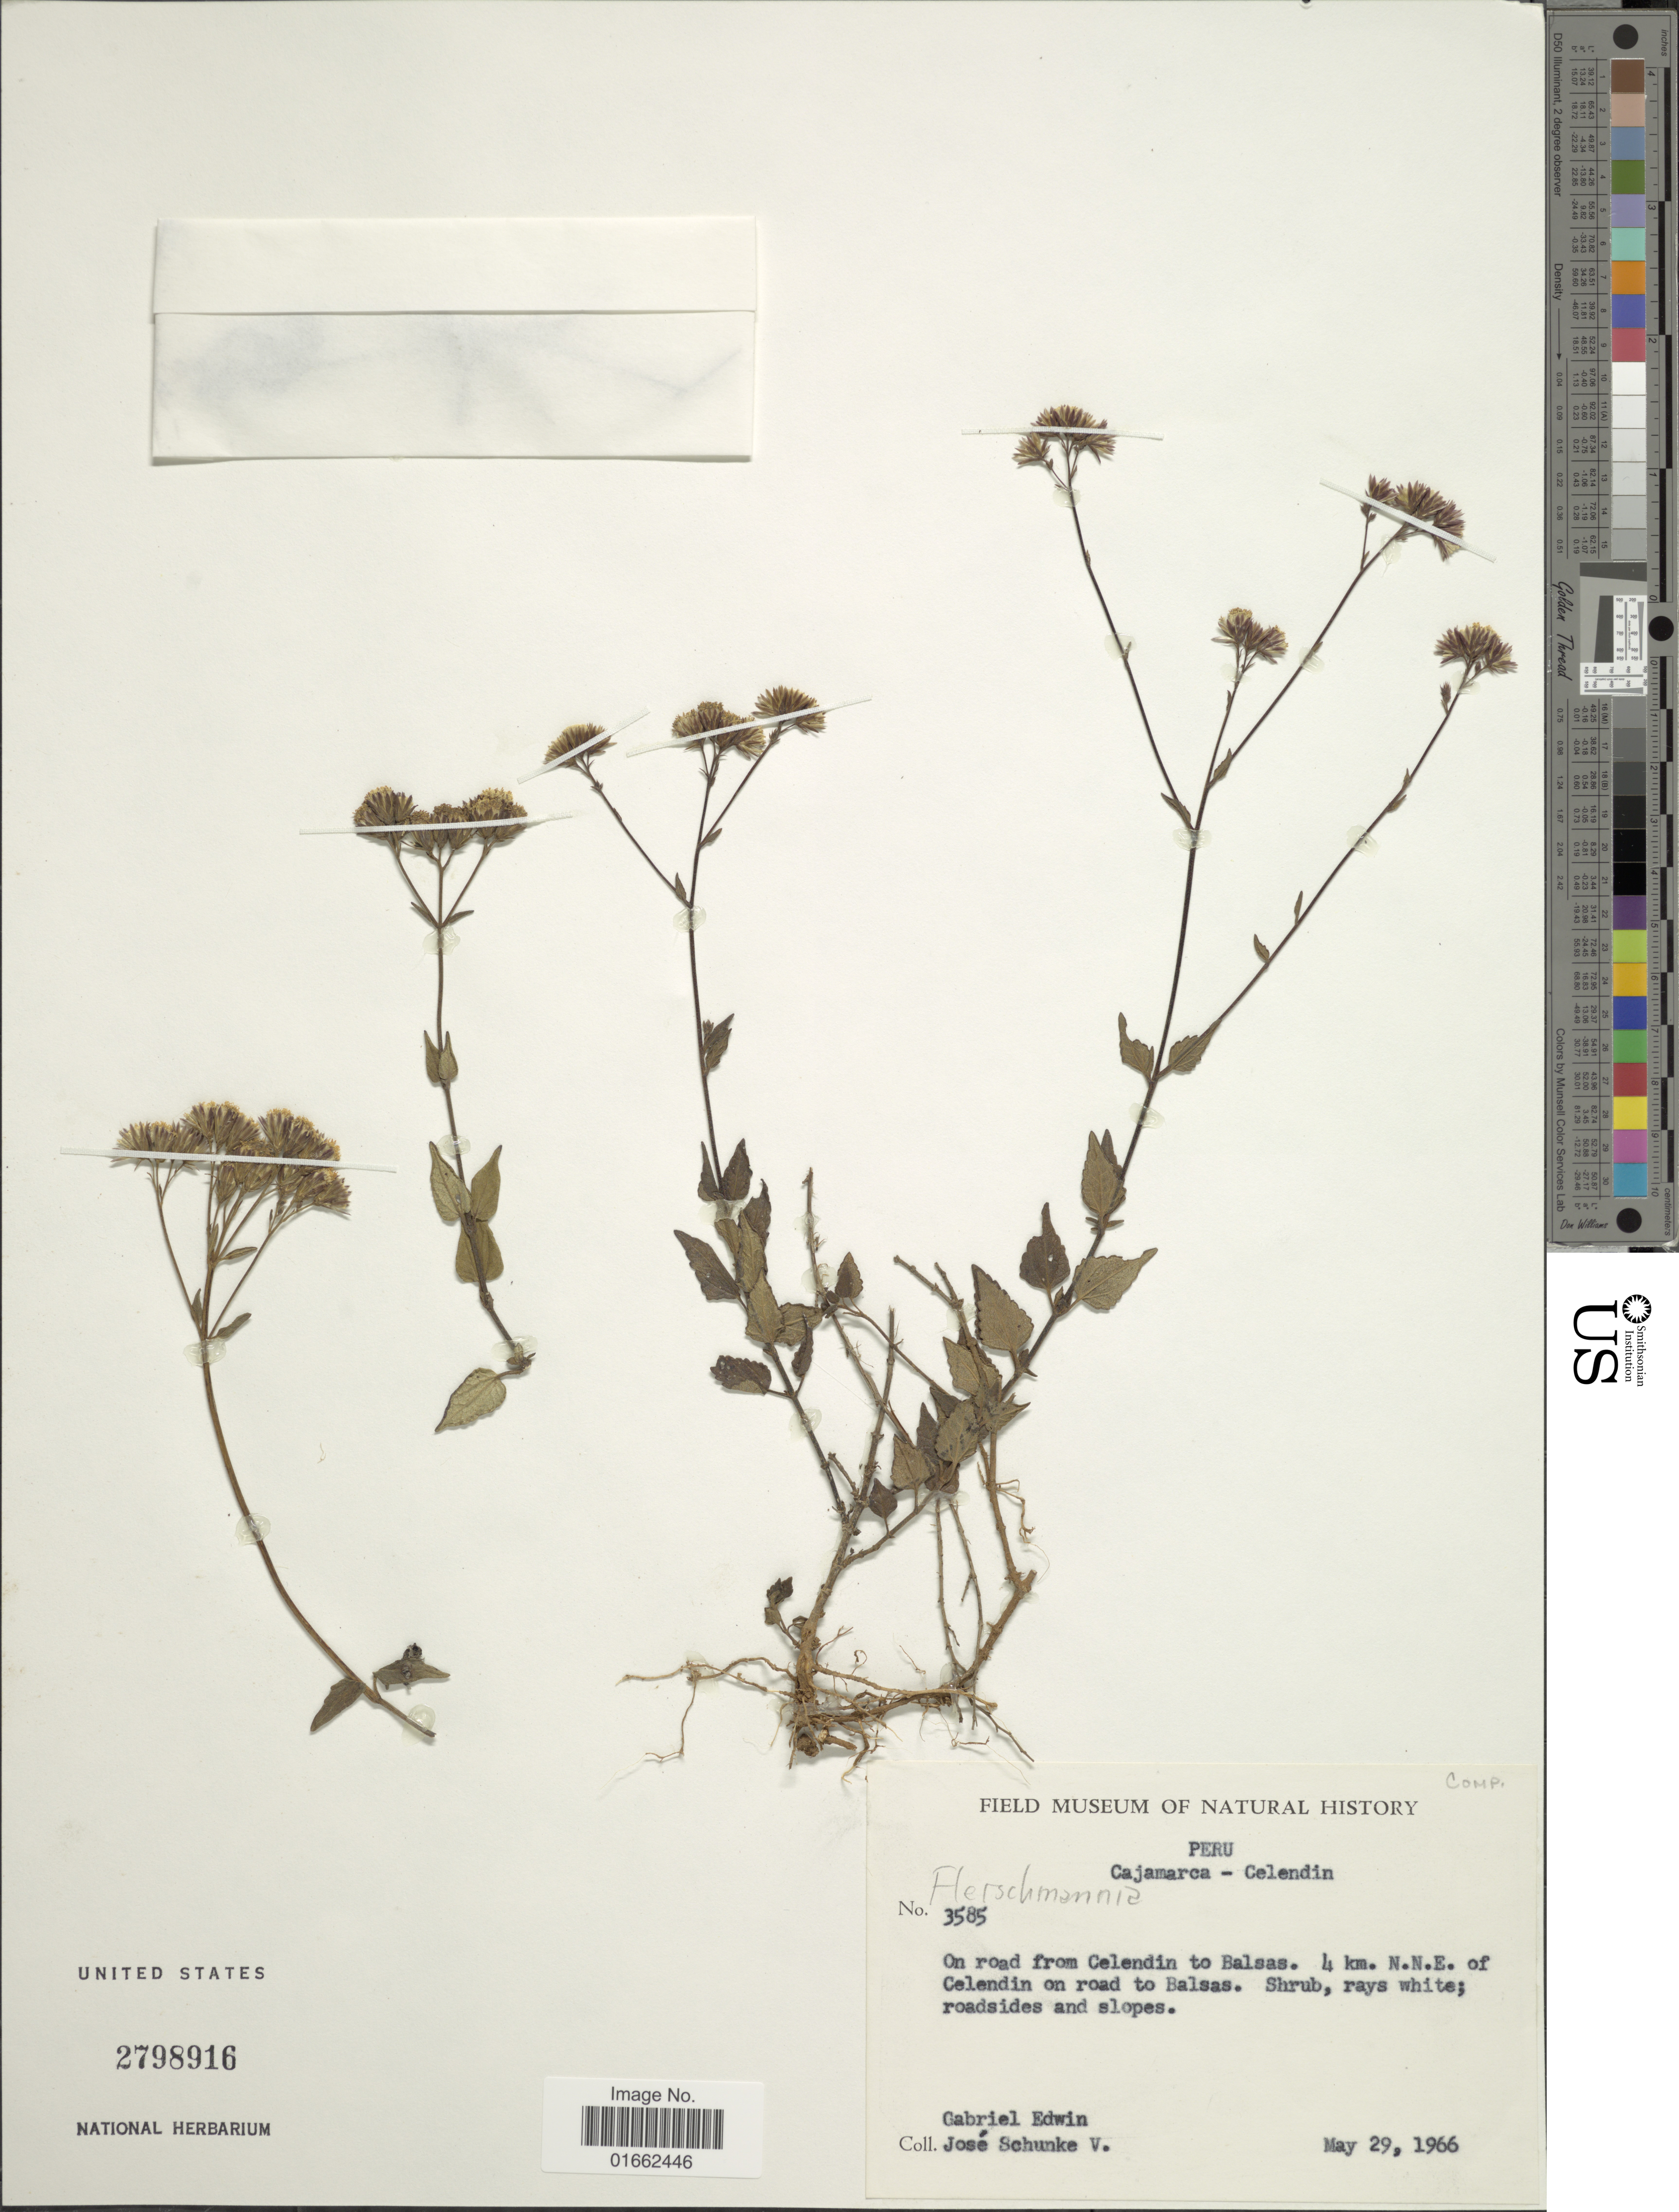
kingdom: Plantae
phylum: Tracheophyta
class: Magnoliopsida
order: Asterales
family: Asteraceae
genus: Fleischmannia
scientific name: Fleischmannia ferreyrii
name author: R.M. King & H. Rob.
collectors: G. Edwin & J. Schunke Vigo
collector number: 3585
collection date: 1966-05-29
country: Peru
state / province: Cajamarca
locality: Cajamarca - Celendin. On road from Celendin to Balsas. 4 km. N.N.E. of Celendin on road to Balsas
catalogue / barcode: US 2798916